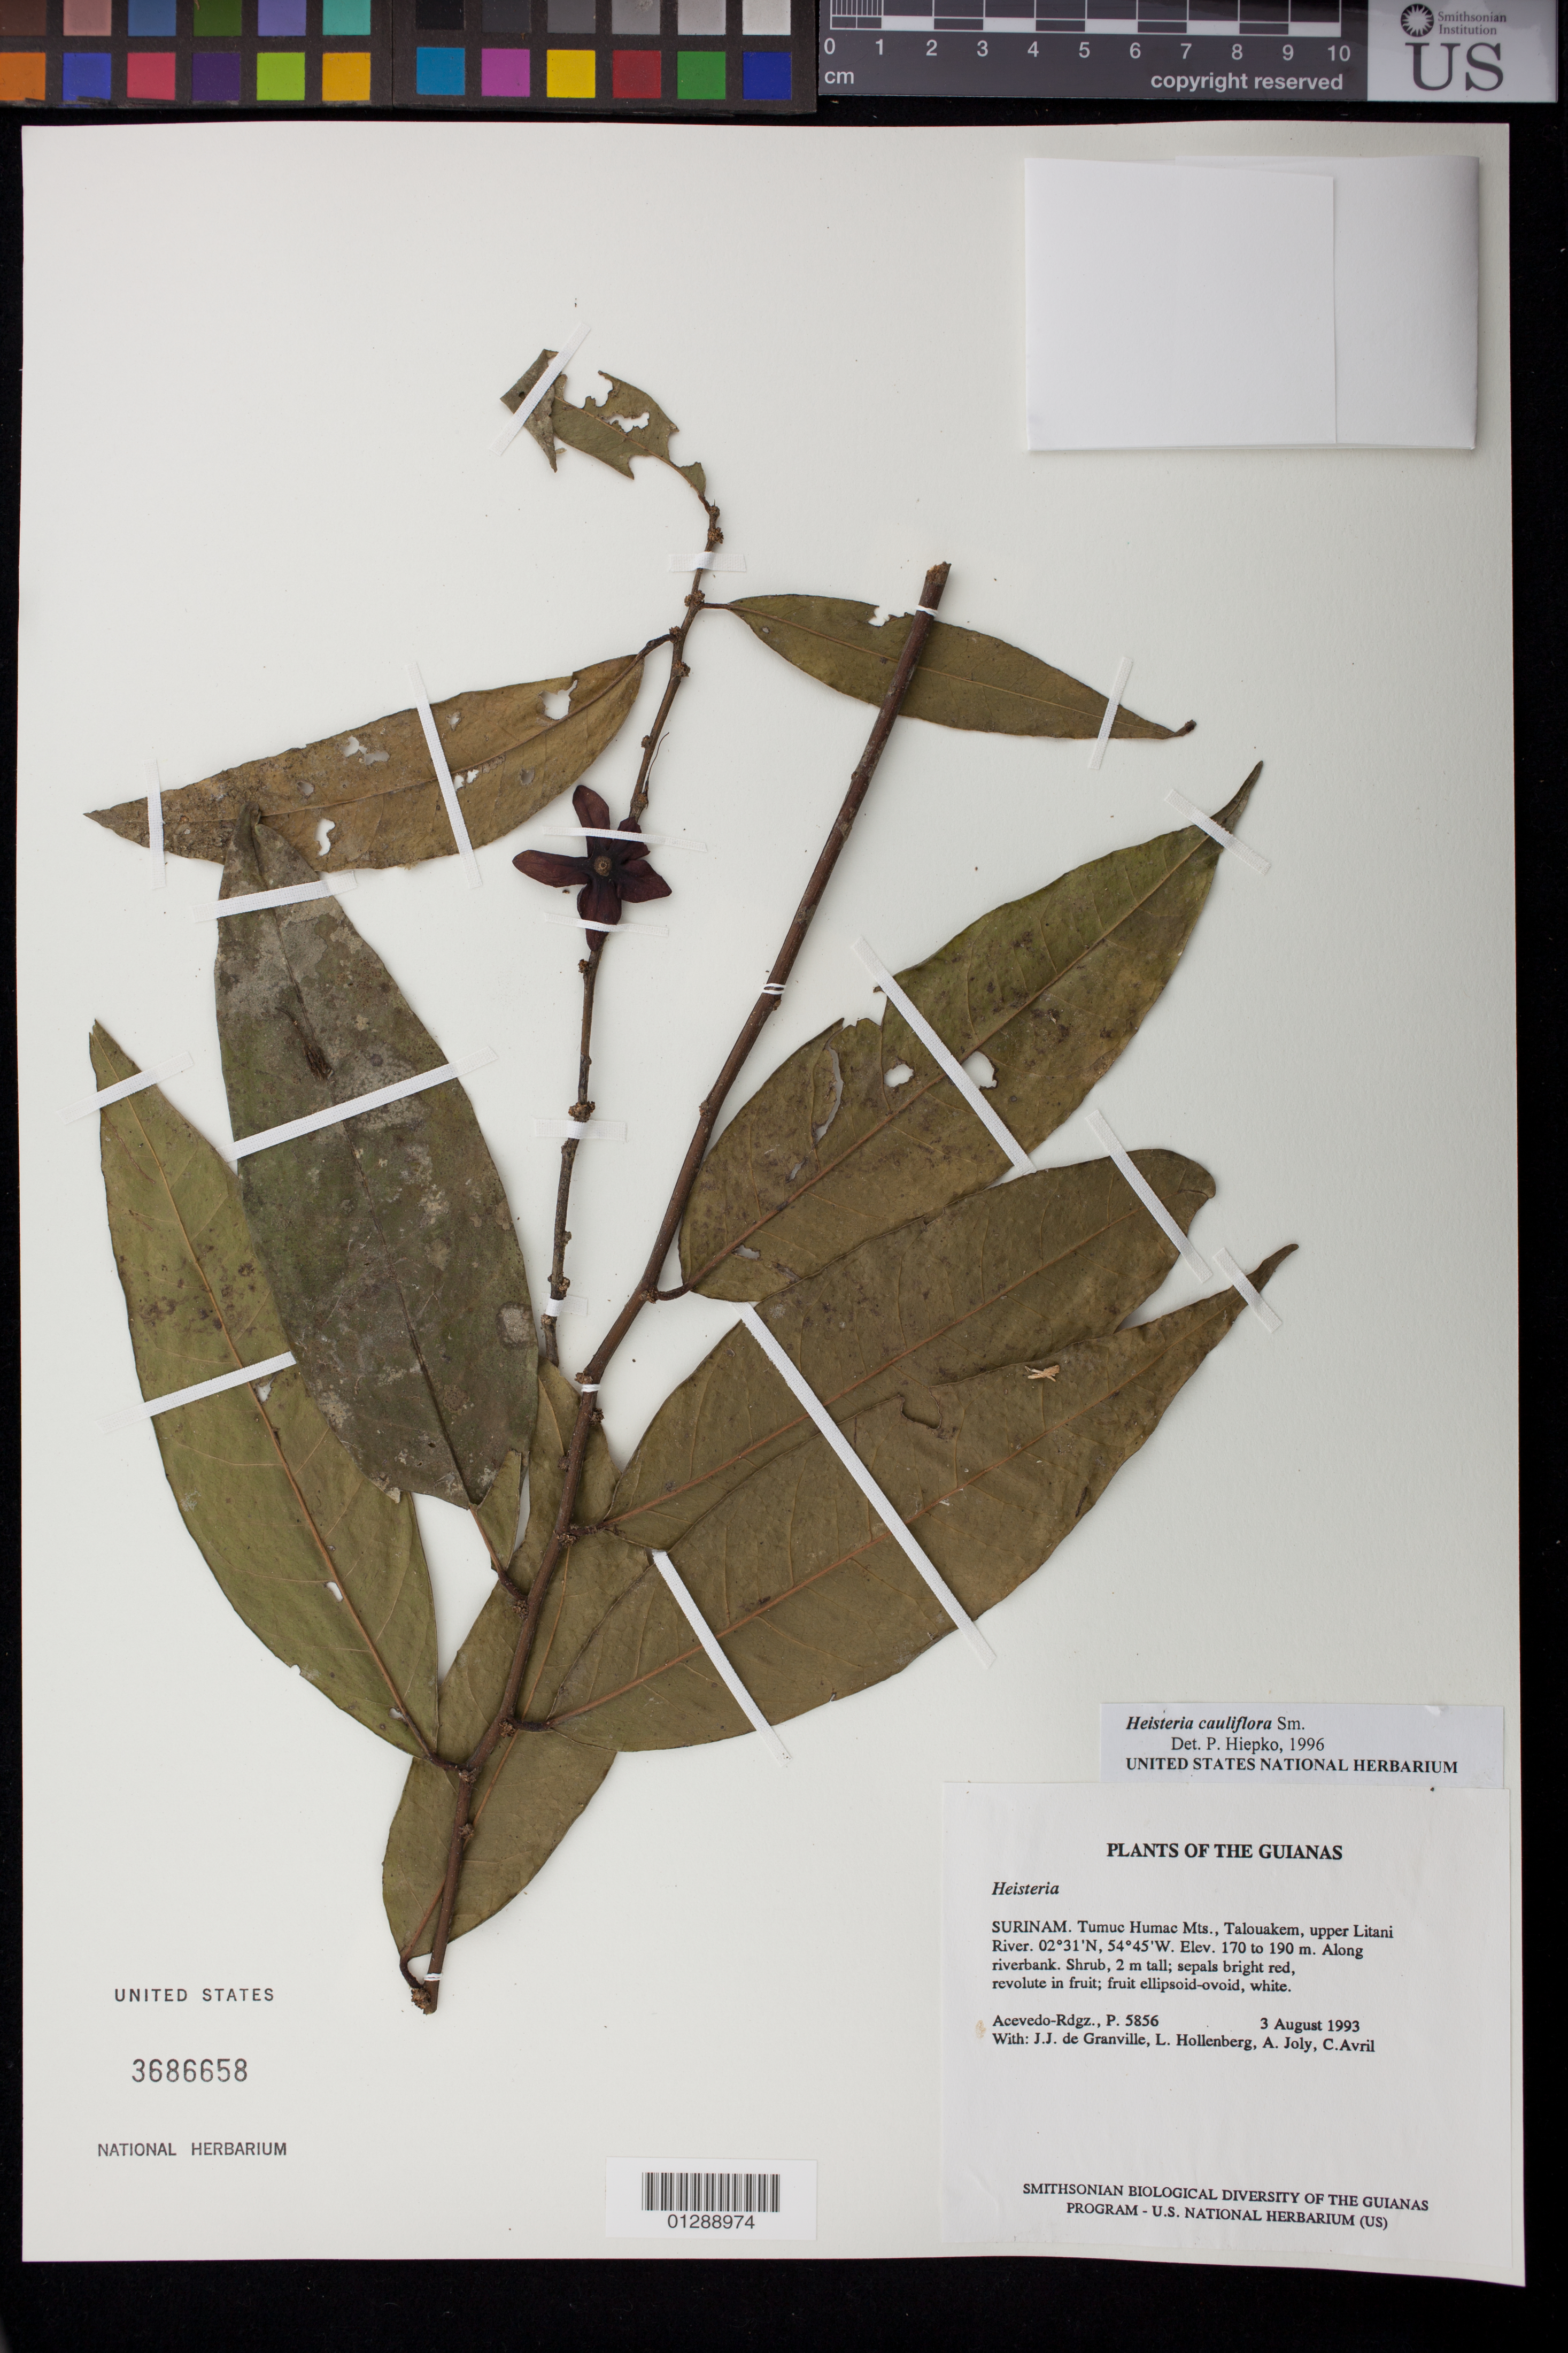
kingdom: Plantae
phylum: Tracheophyta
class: Magnoliopsida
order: Santalales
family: Erythropalaceae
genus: Heisteria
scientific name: Heisteria cauliflora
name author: Sm.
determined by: Hiepko, P. H.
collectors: P. Acevedo-Rodr., J.-J. de Granville, L. Hollenberg, A. Joly & C. Avril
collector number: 5856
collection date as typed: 3 August 1993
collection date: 1993-08-03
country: Suriname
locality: Tumuc Humac Mts., Talouakem, upper Litani River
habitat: Along riverbank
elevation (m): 170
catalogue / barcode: US 3686658